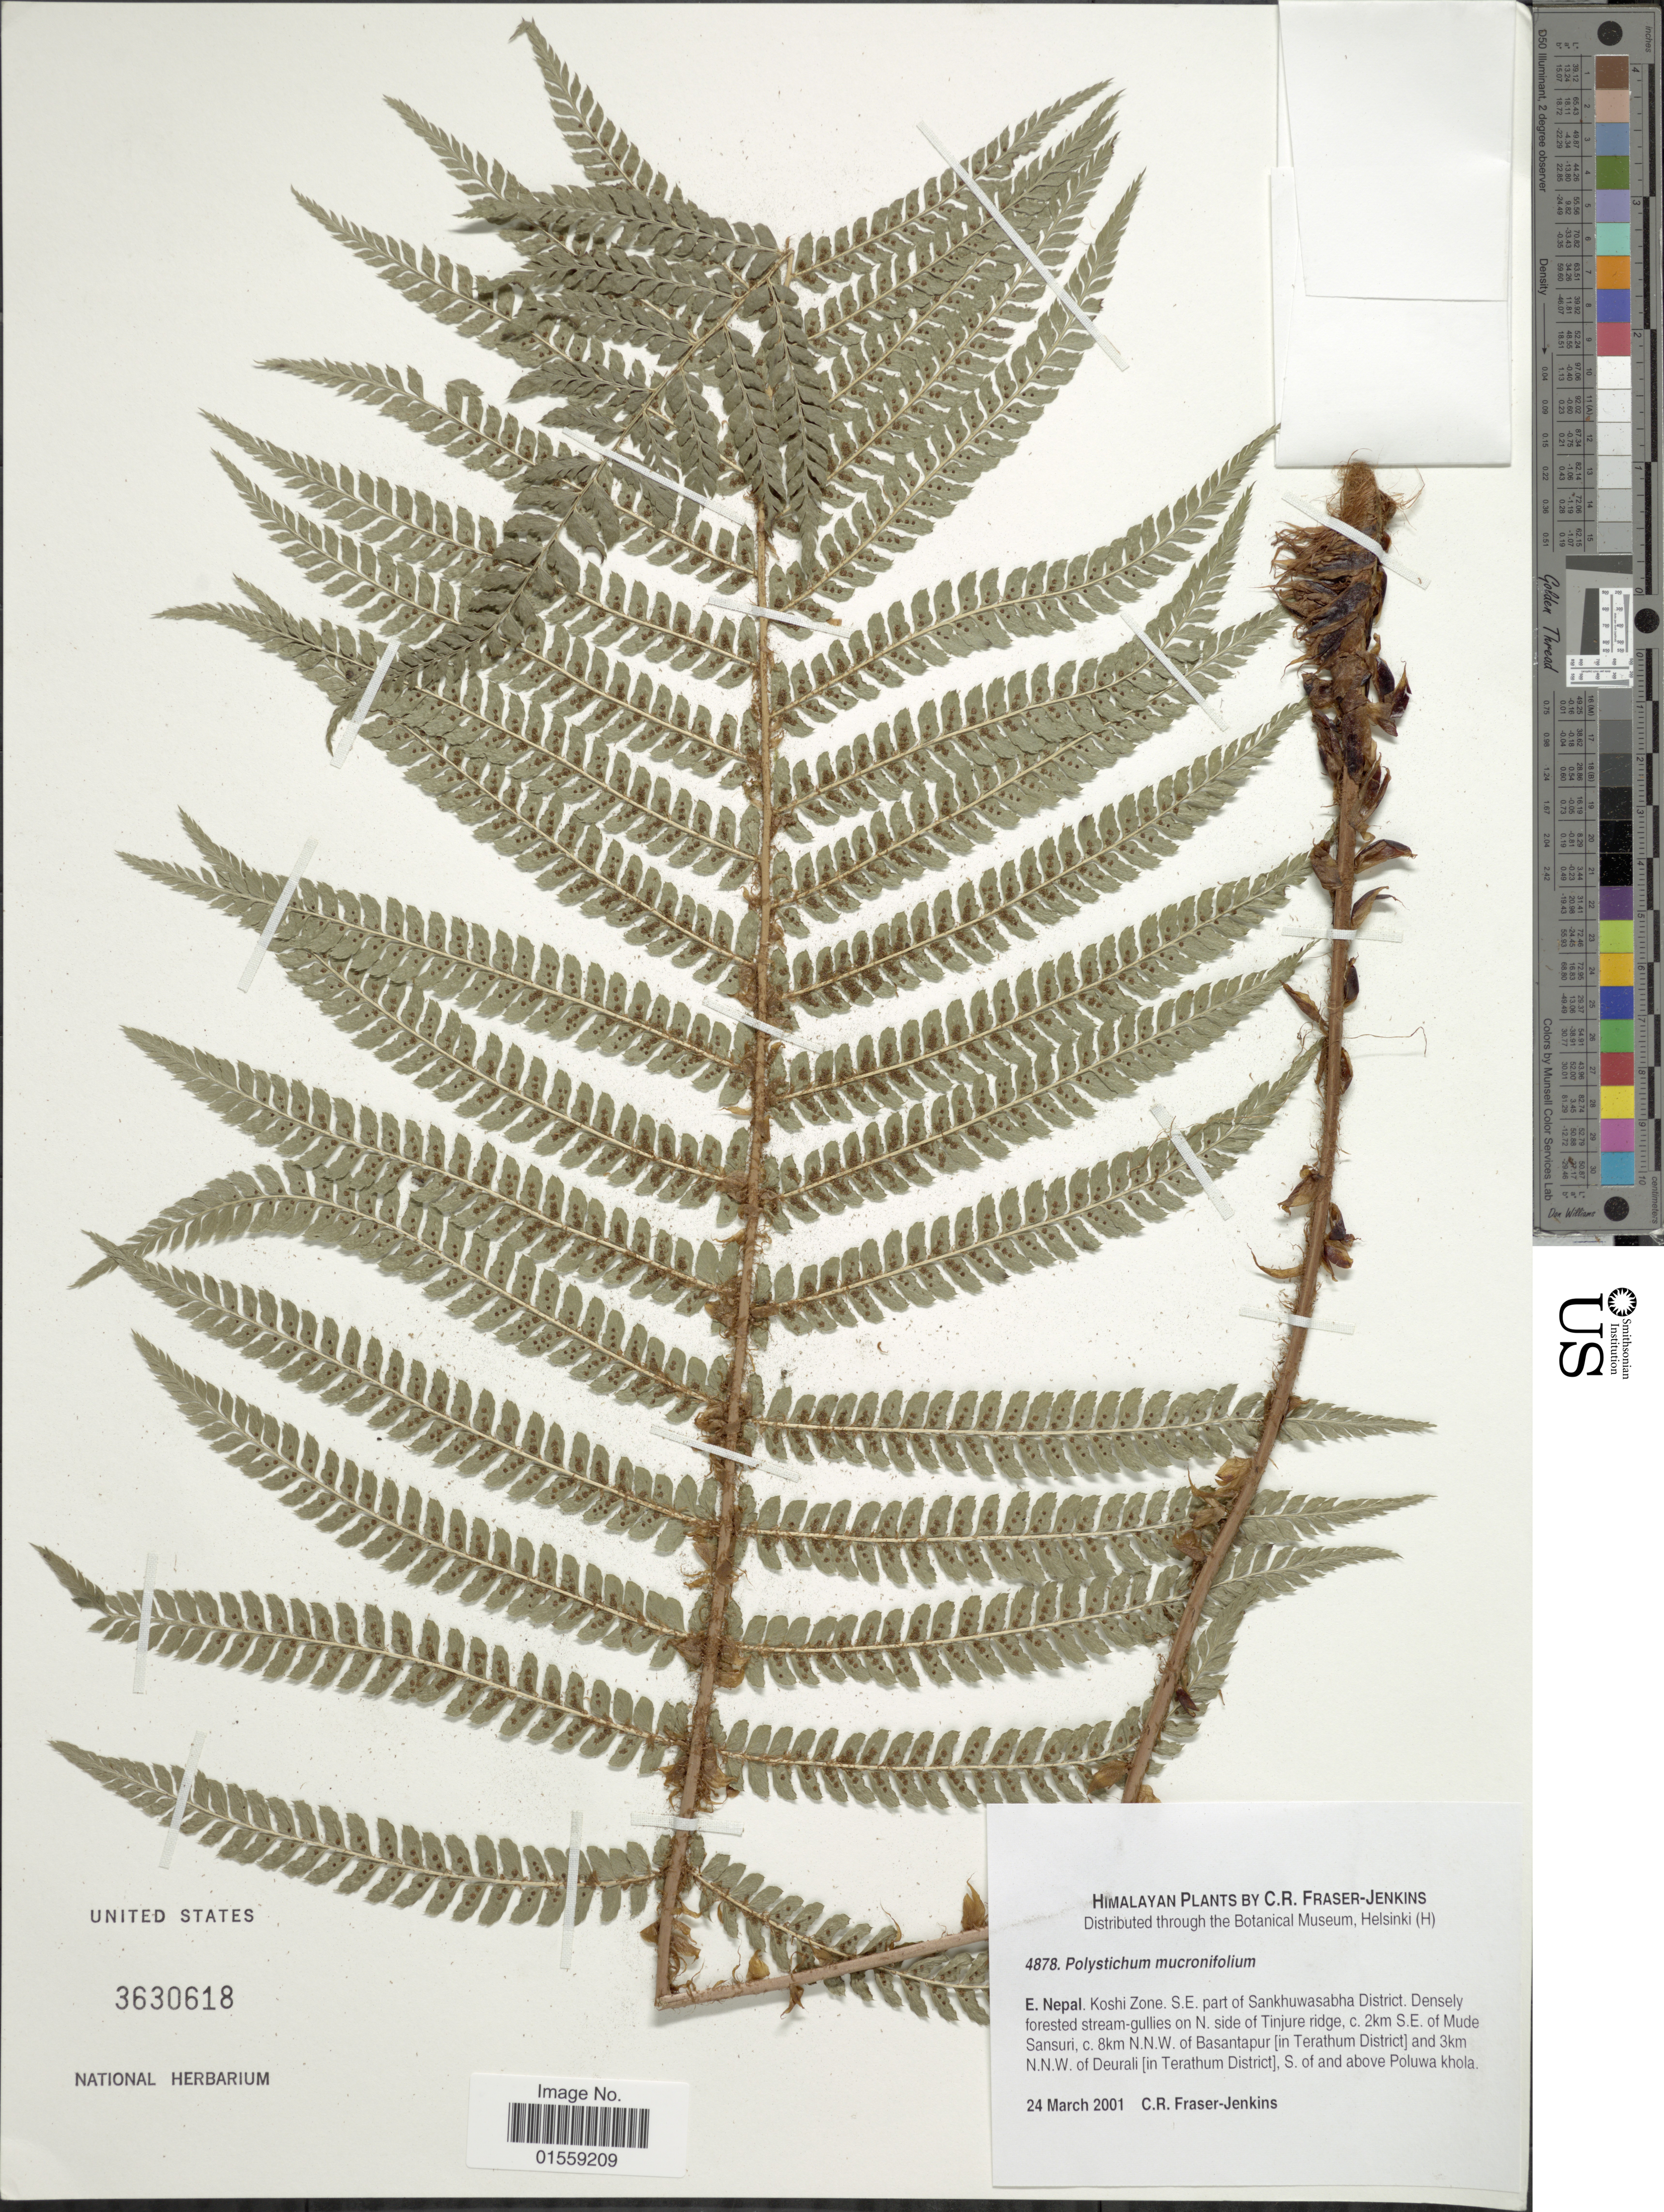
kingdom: Plantae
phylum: Tracheophyta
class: Polypodiopsida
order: Polypodiales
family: Dryopteridaceae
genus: Polystichum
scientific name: Polystichum mucronifolium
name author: (Blume) C. Presl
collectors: C. R. Fraser-Jenkins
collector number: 4878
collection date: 2001-03-24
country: Nepal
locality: Himalayan, E. Nepal, Koshi Zone, S. E. part of Sankhuwasabha District, Densely forested stream-gullies on N side of Tinjure ridge, c. 2 km S.E. of Mude Sansari, c. 8km N.N.W. of Basantapur [in Terathum District] and 3 km N.N.W. of Deurali [ in Terathum District], S. of and above Paluwa khola.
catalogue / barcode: US 3630618